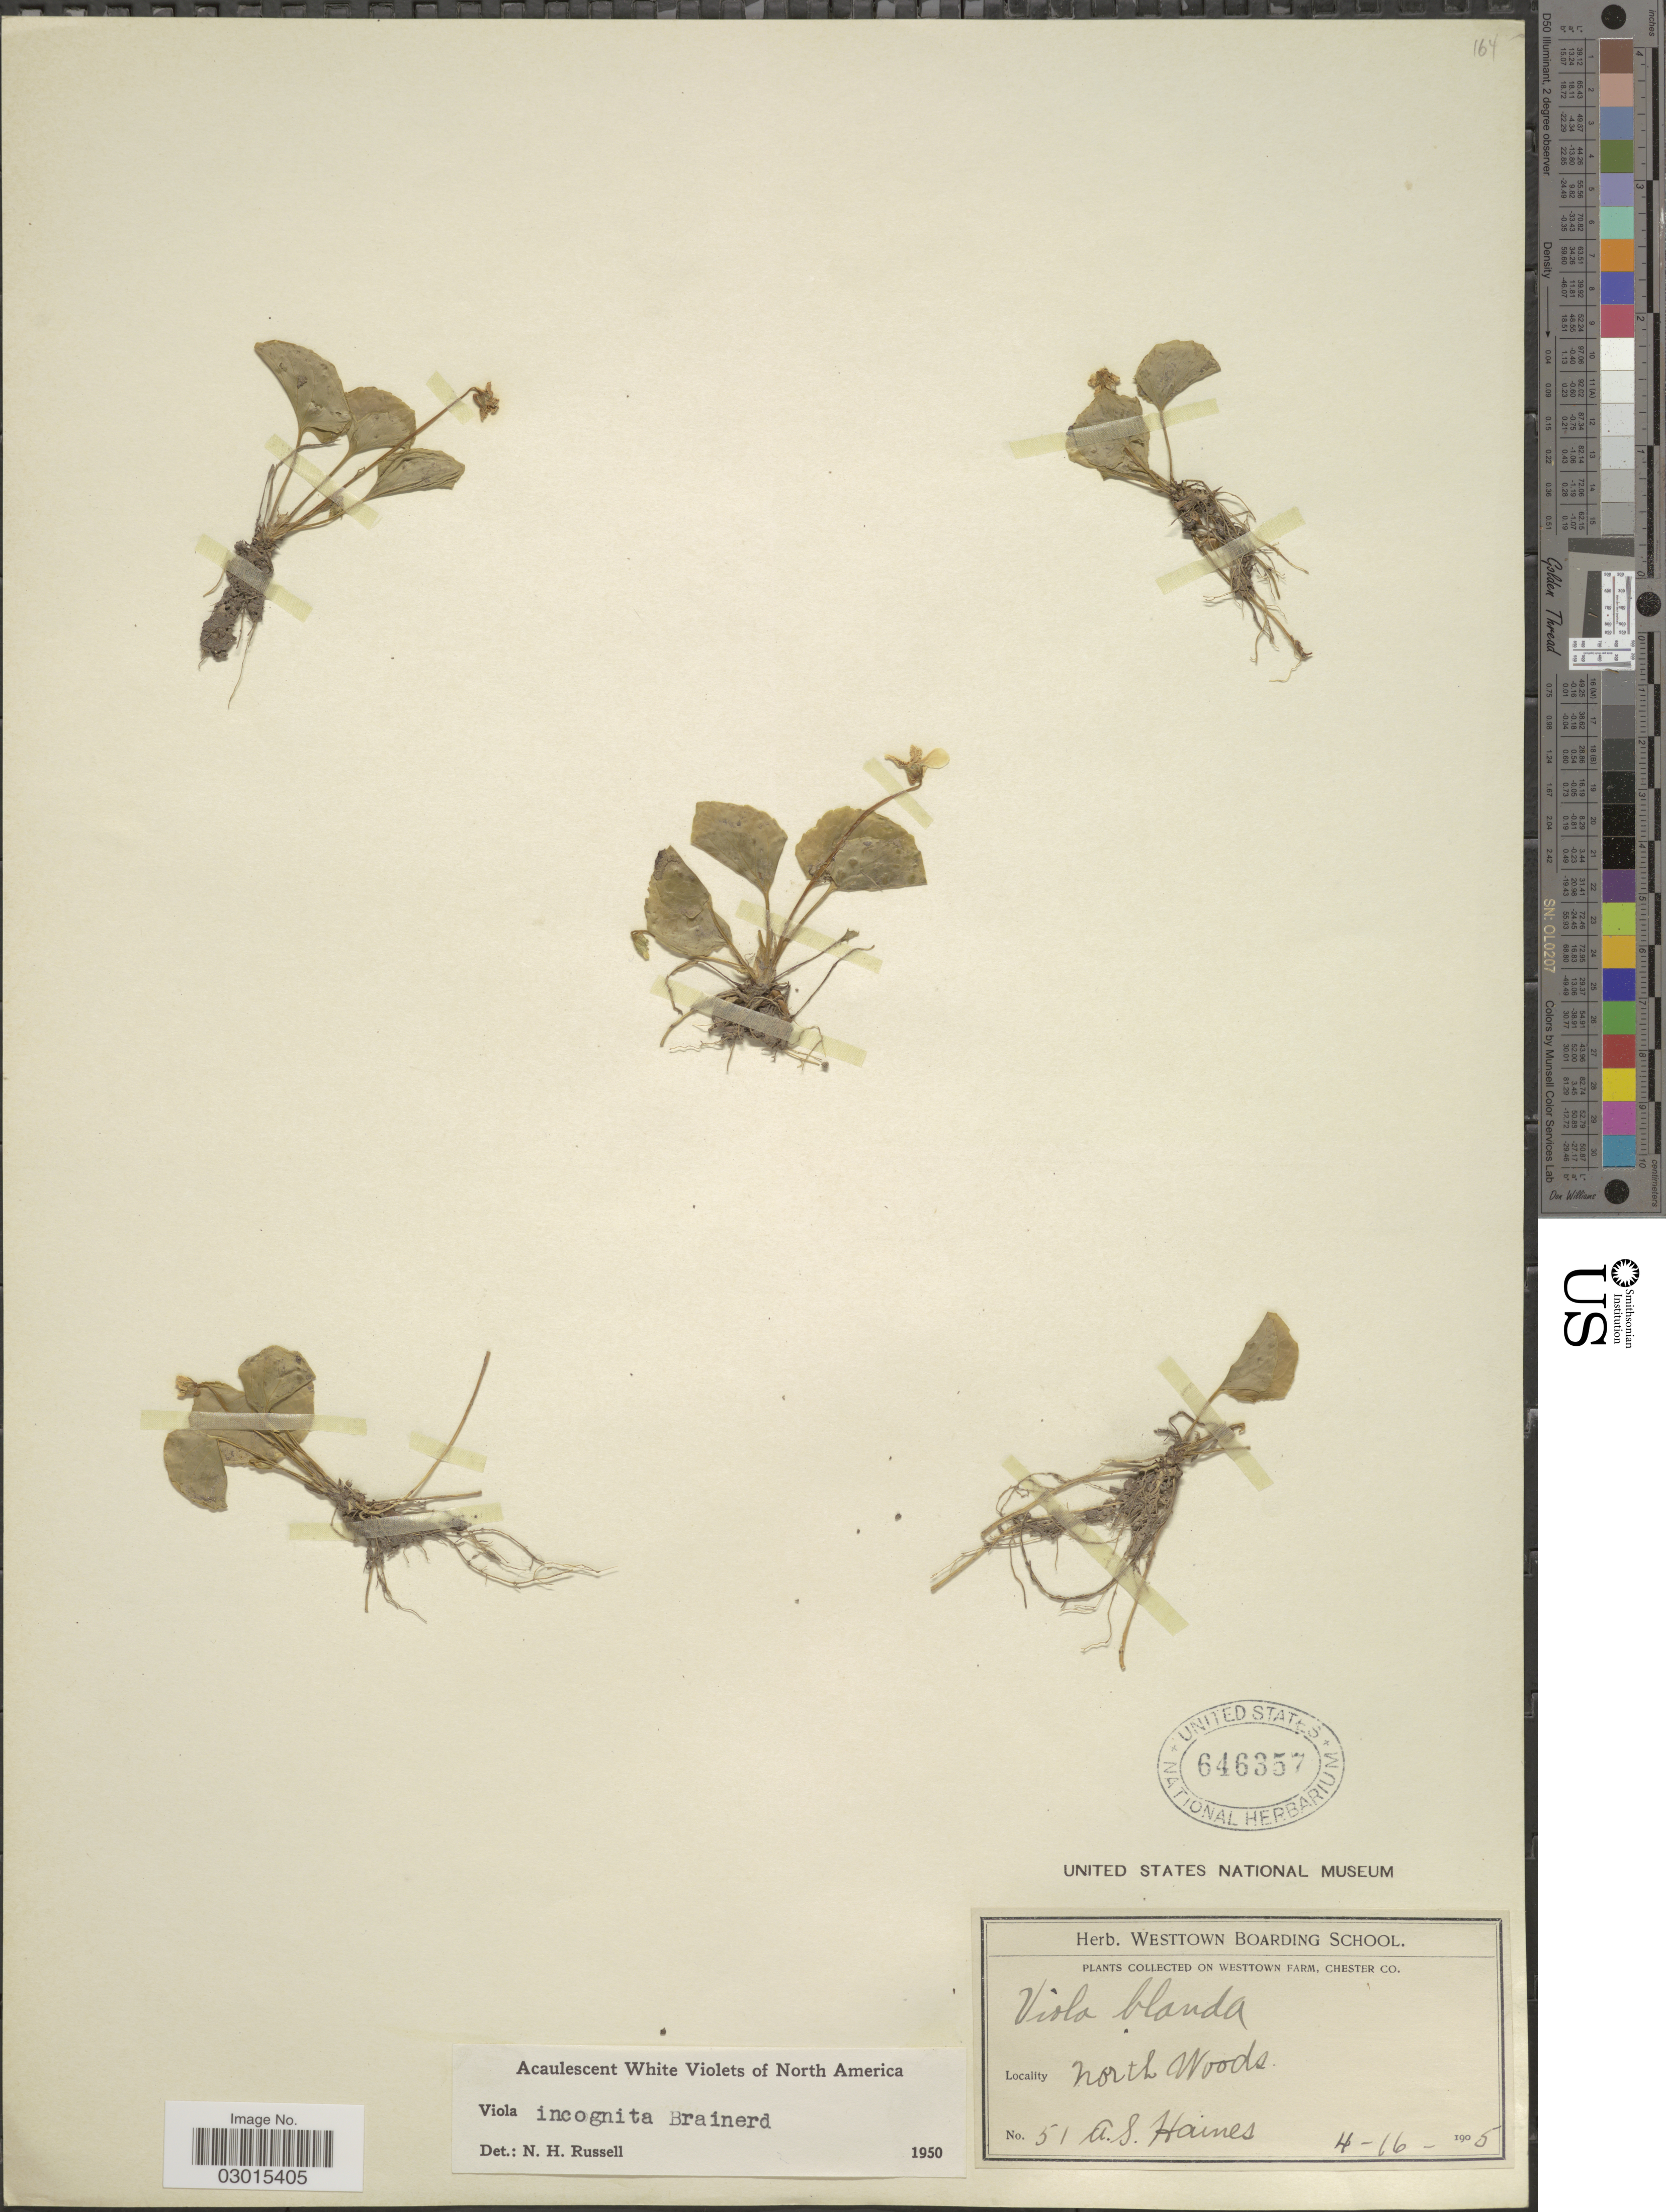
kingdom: Plantae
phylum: Tracheophyta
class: Magnoliopsida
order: Malpighiales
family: Violaceae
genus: Viola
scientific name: Viola incognita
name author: Brainerd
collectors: A. Haines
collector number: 51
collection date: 1905-04-16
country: United States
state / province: Pennsylvania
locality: Westtown Farm, Chester Co. North Woods.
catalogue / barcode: US 646357